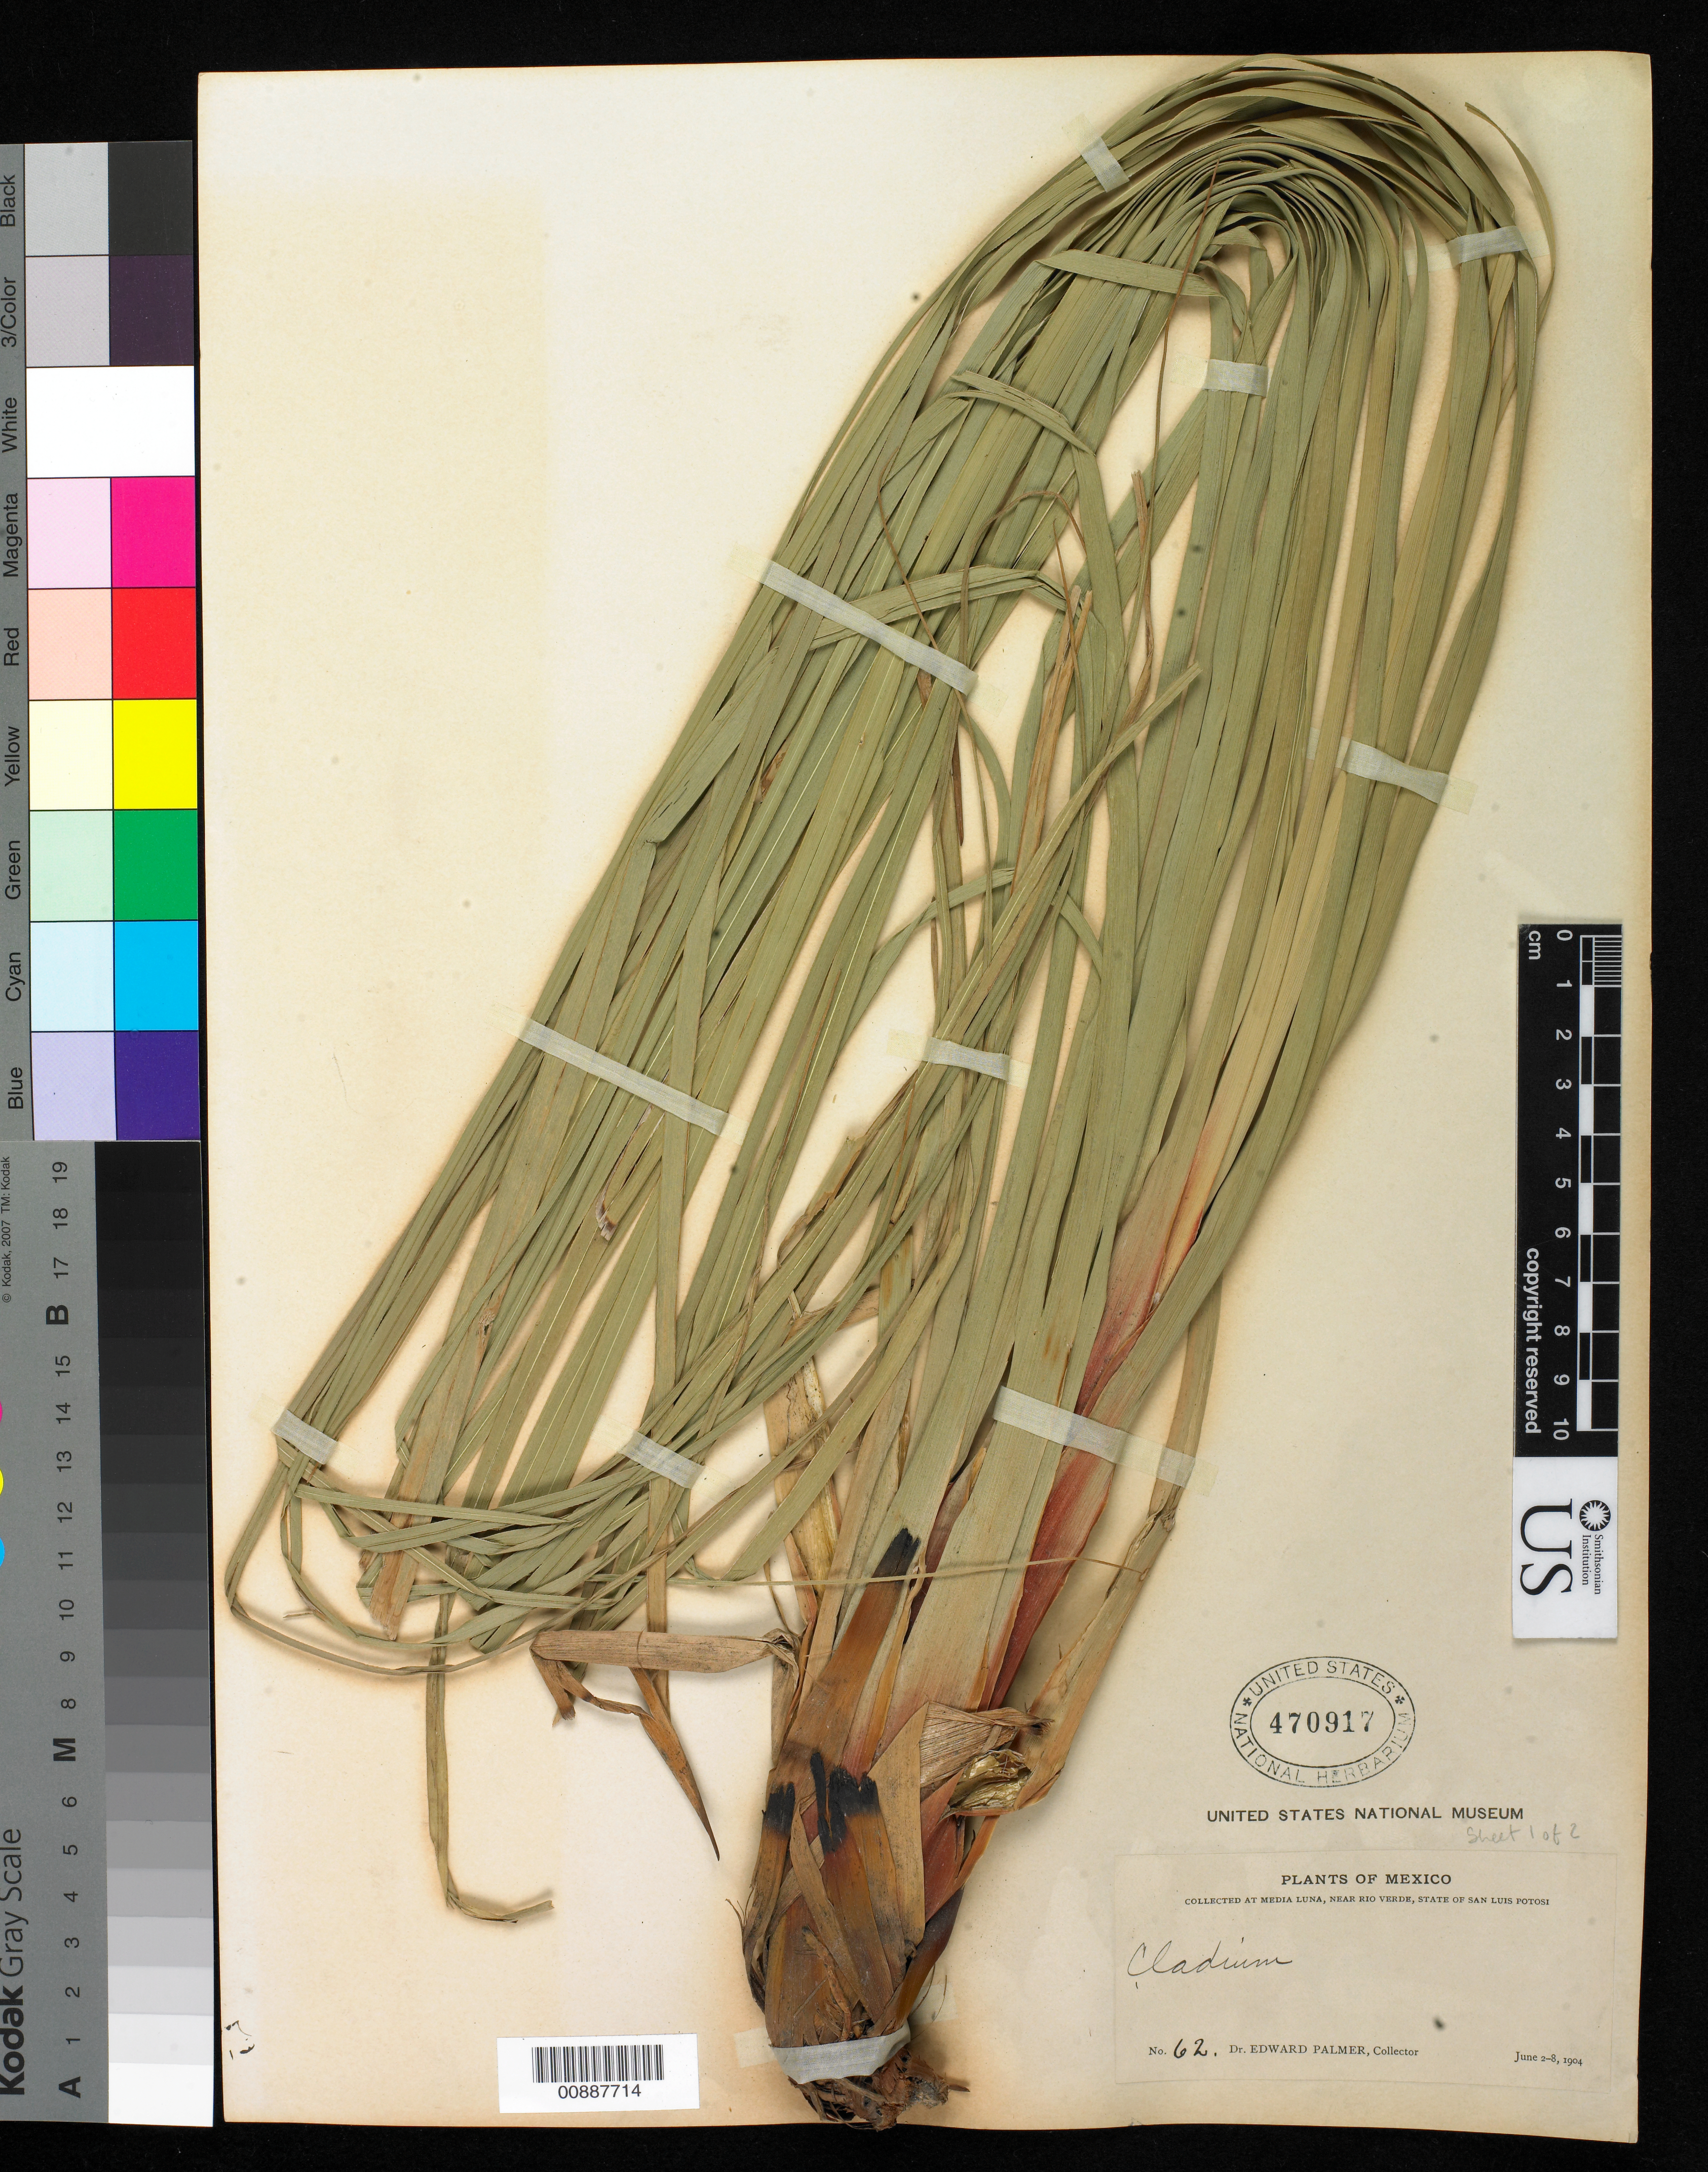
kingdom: Plantae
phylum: Tracheophyta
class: Liliopsida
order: Poales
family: Cyperaceae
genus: Cladium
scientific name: Cladium jamaicense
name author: Crantz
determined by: Strong, Mark T., (BOT), Smithsonian Institution - National Museum of Natural History (UNITED STATES)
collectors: E. Palmer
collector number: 62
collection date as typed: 02 Jun 1904 to 08 Jun 1904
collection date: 1904-06-02/1904-06-08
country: Mexico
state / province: San Luis Potosí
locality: Media Luna, near Río Verde, San Luis Potosí.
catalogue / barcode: US 470917